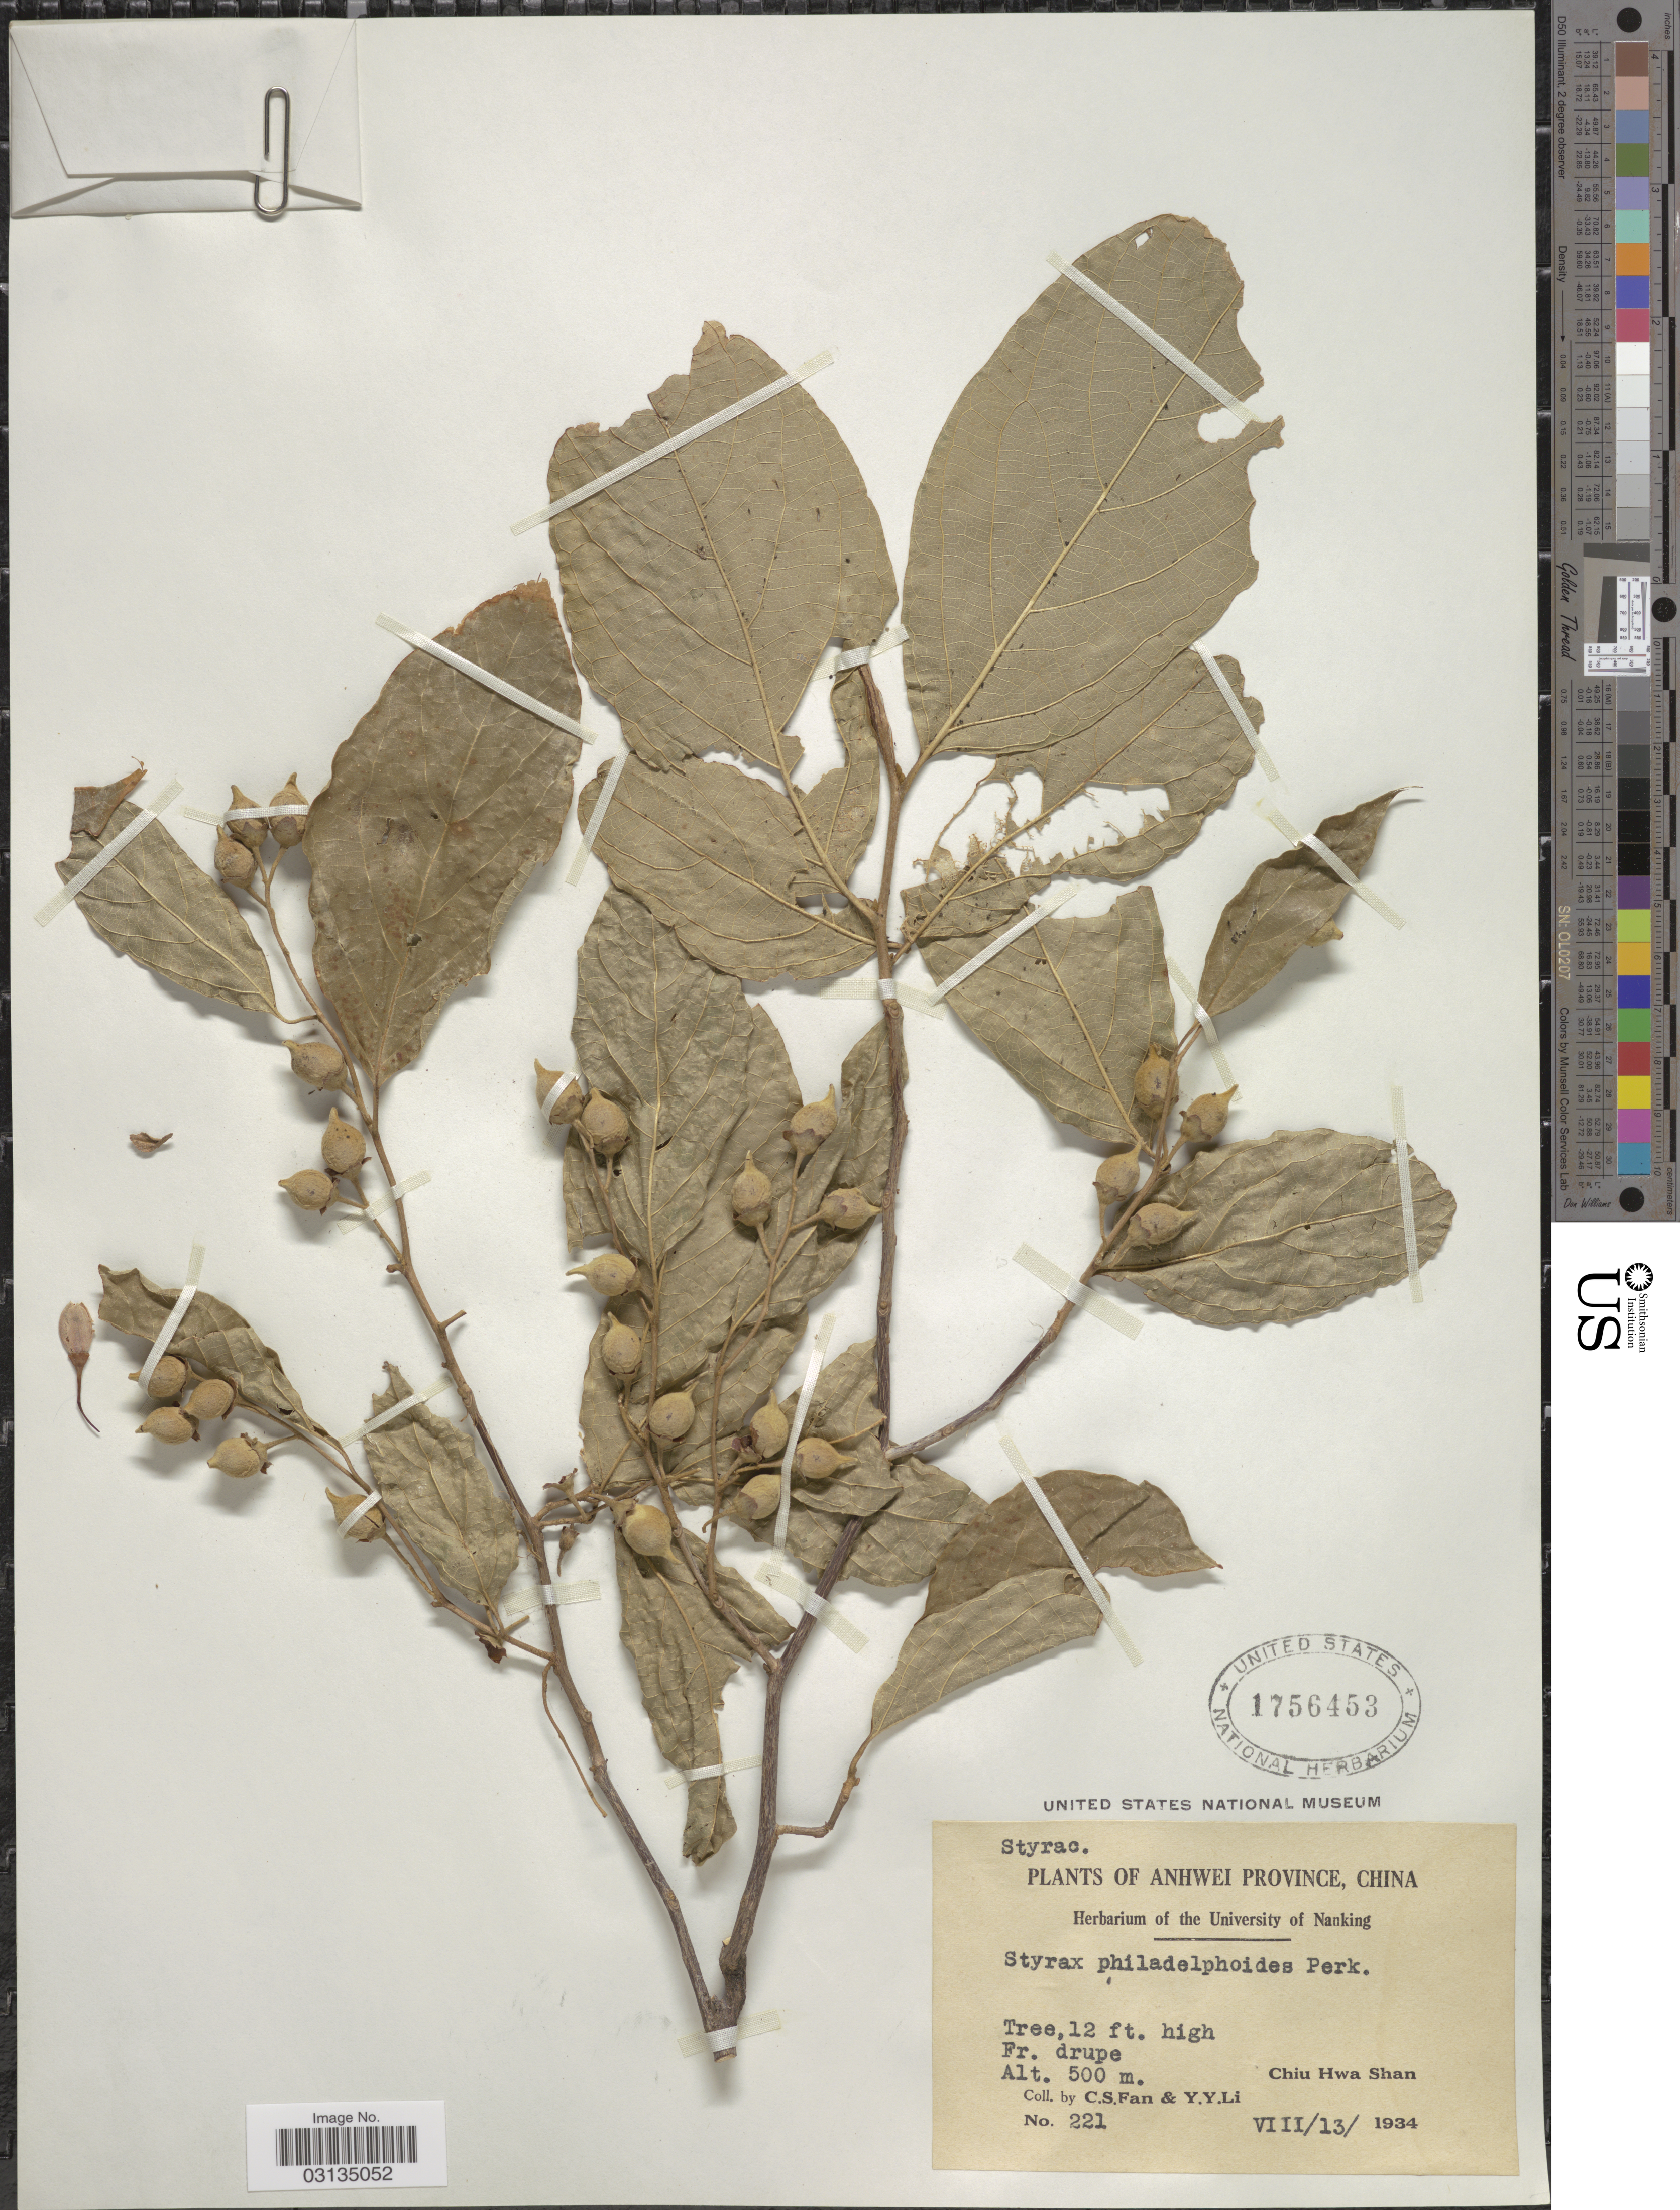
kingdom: Plantae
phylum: Tracheophyta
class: Magnoliopsida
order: Ericales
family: Styracaceae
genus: Styrax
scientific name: Styrax philadelphoides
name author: Perkins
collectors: C. S. Fan & Y. Y. Li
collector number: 221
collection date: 1934-08-13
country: China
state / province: Anhui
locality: Anhwei Province, China, Chiu Hwa Shan.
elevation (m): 500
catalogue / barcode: US 1756453